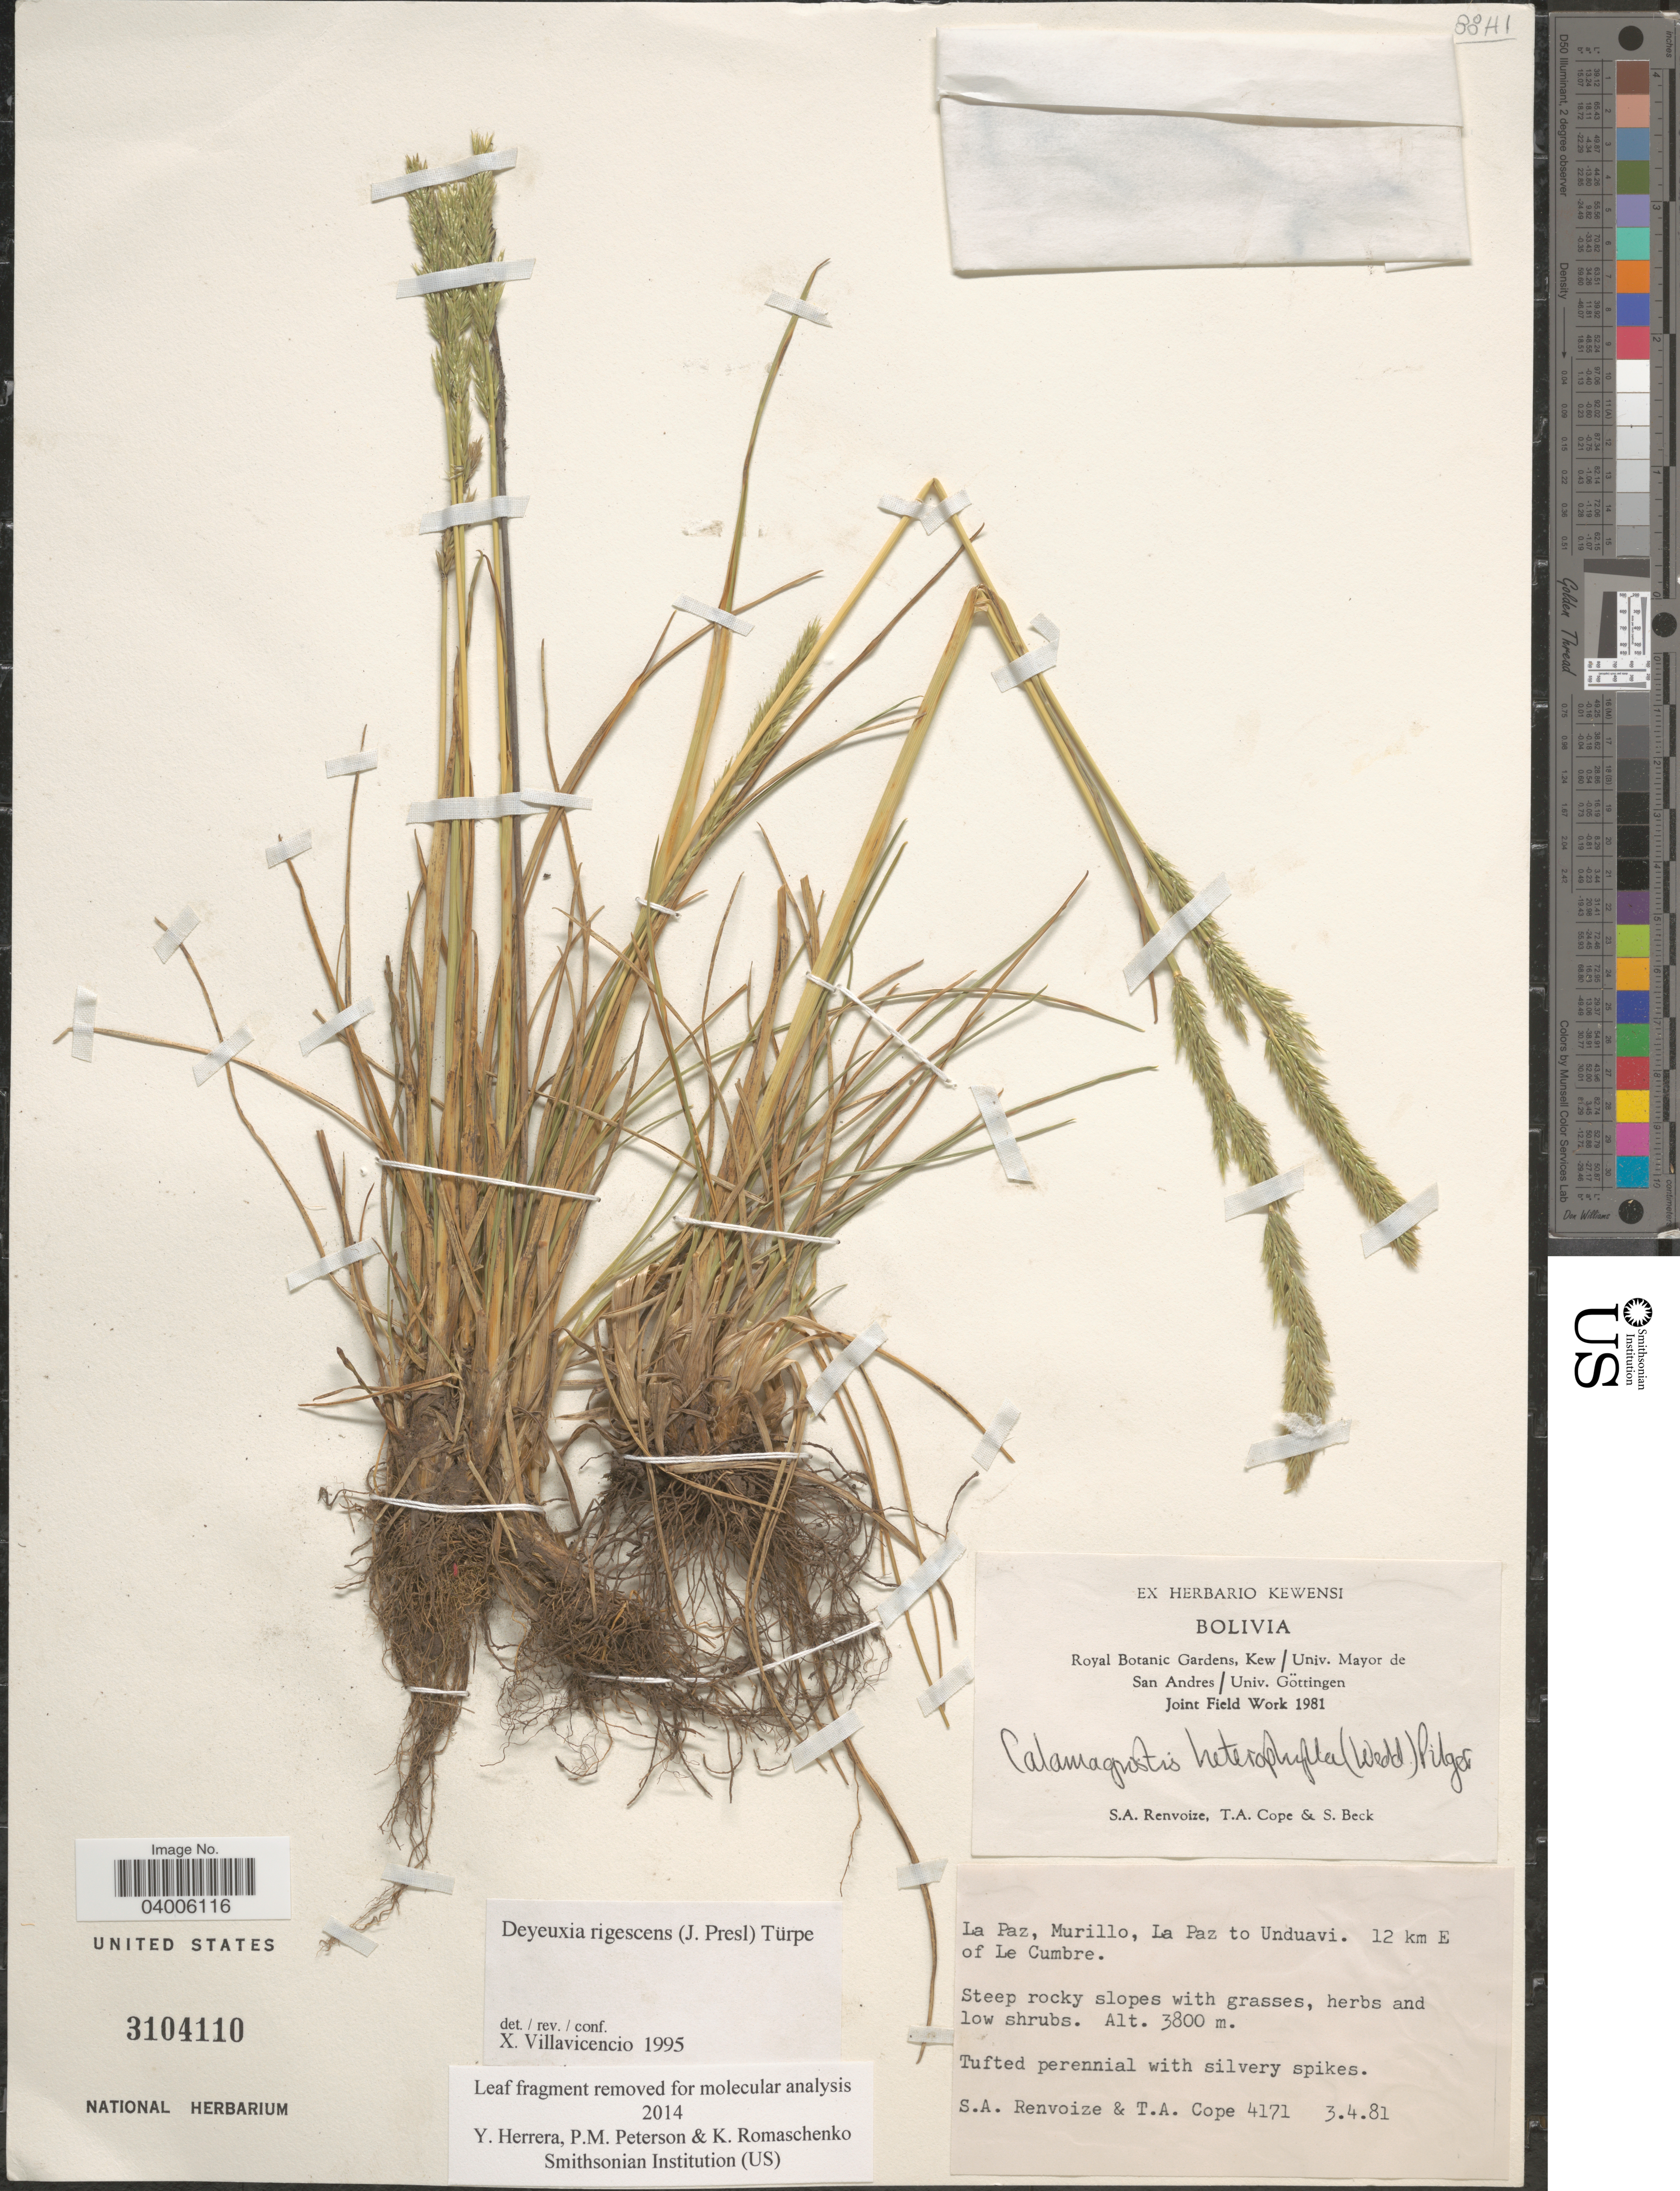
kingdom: Plantae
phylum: Tracheophyta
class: Liliopsida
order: Poales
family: Poaceae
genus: Cinnagrostis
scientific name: Cinnagrostis rigescens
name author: (J. Presl) P.M. Peterson et al.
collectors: S. A. Renvoize, T. A. Cope & S. G. Beck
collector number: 4171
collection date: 1981-04-03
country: Bolivia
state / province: La Paz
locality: Murillo, La Paz to Unduavi. 12 km E of Le Cumbre.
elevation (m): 3800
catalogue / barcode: US 3104110